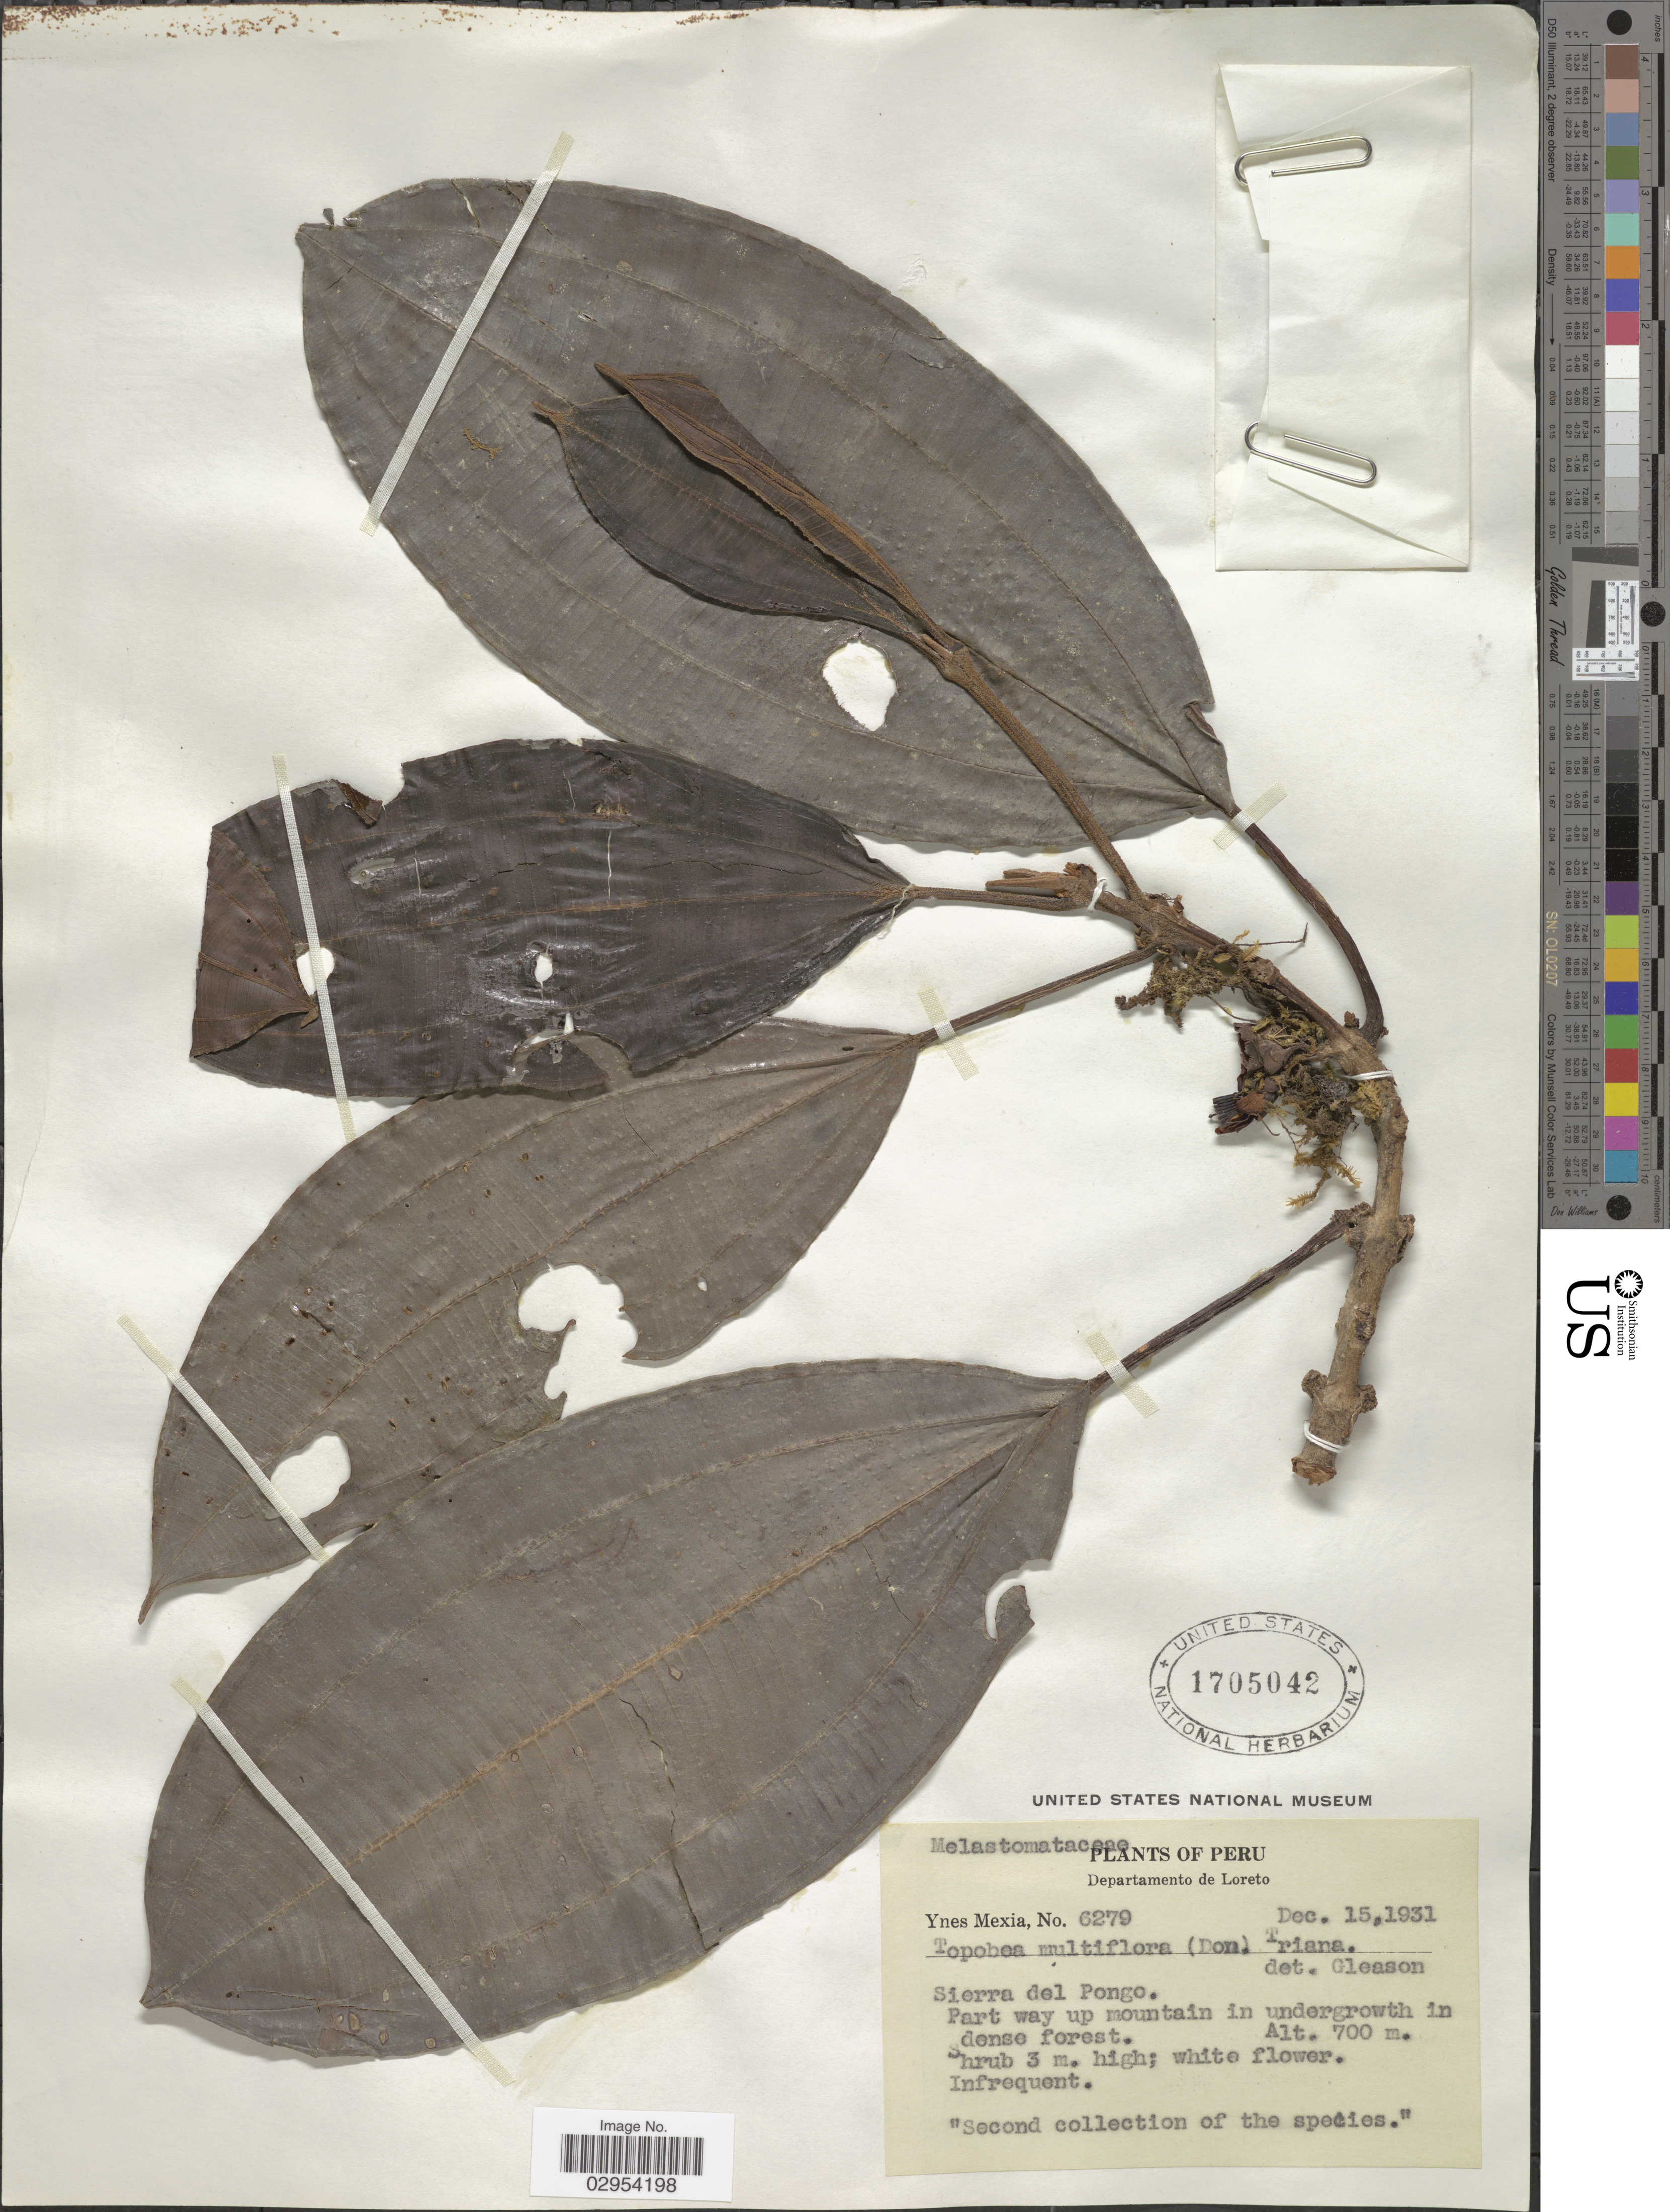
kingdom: Plantae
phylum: Tracheophyta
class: Magnoliopsida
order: Myrtales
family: Melastomataceae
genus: Topobea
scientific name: Topobea longipes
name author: Naudin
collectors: Y. Mexia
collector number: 6279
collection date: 1931-12-15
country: Peru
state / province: Loreto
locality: Departamento de Loreto. Sierra del Pongo.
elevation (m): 700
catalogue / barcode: US 1705042